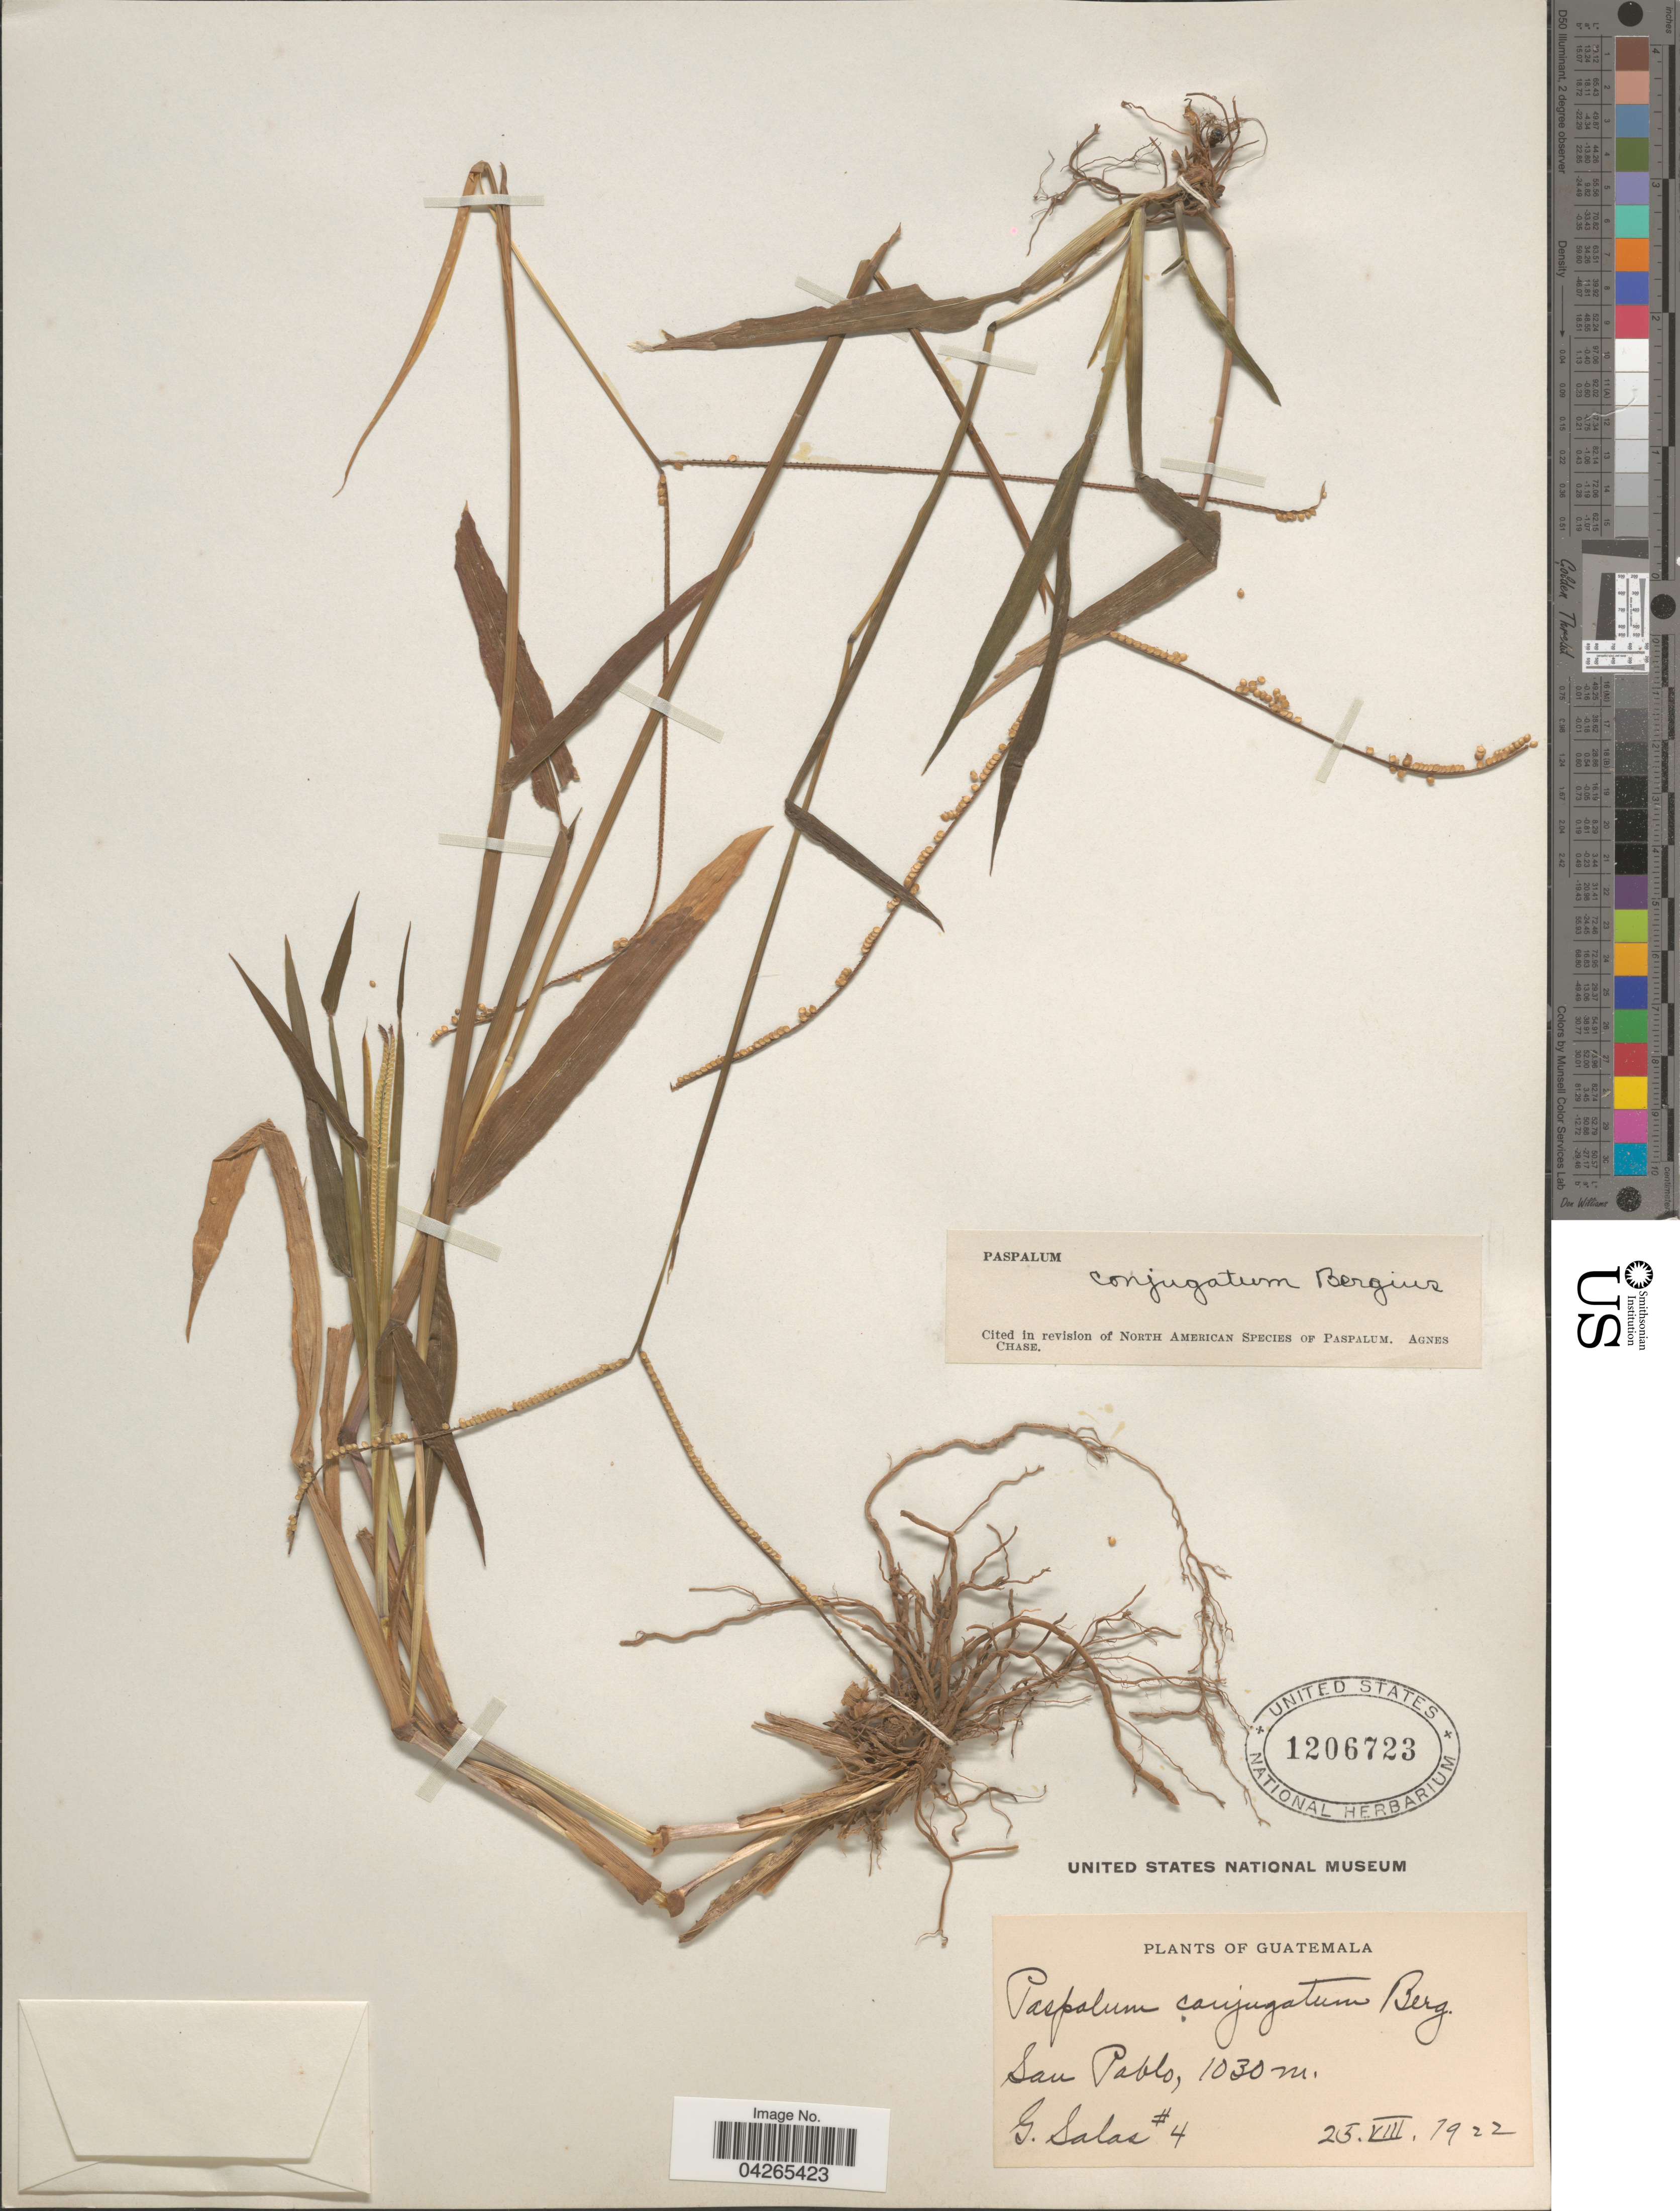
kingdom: Plantae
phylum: Tracheophyta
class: Liliopsida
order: Poales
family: Poaceae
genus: Paspalum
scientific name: Paspalum conjugatum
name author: P.J. Bergius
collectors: G. Salas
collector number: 4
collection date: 1922-08-25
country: Guatemala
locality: San Pablo.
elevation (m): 1030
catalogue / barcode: US 1206723